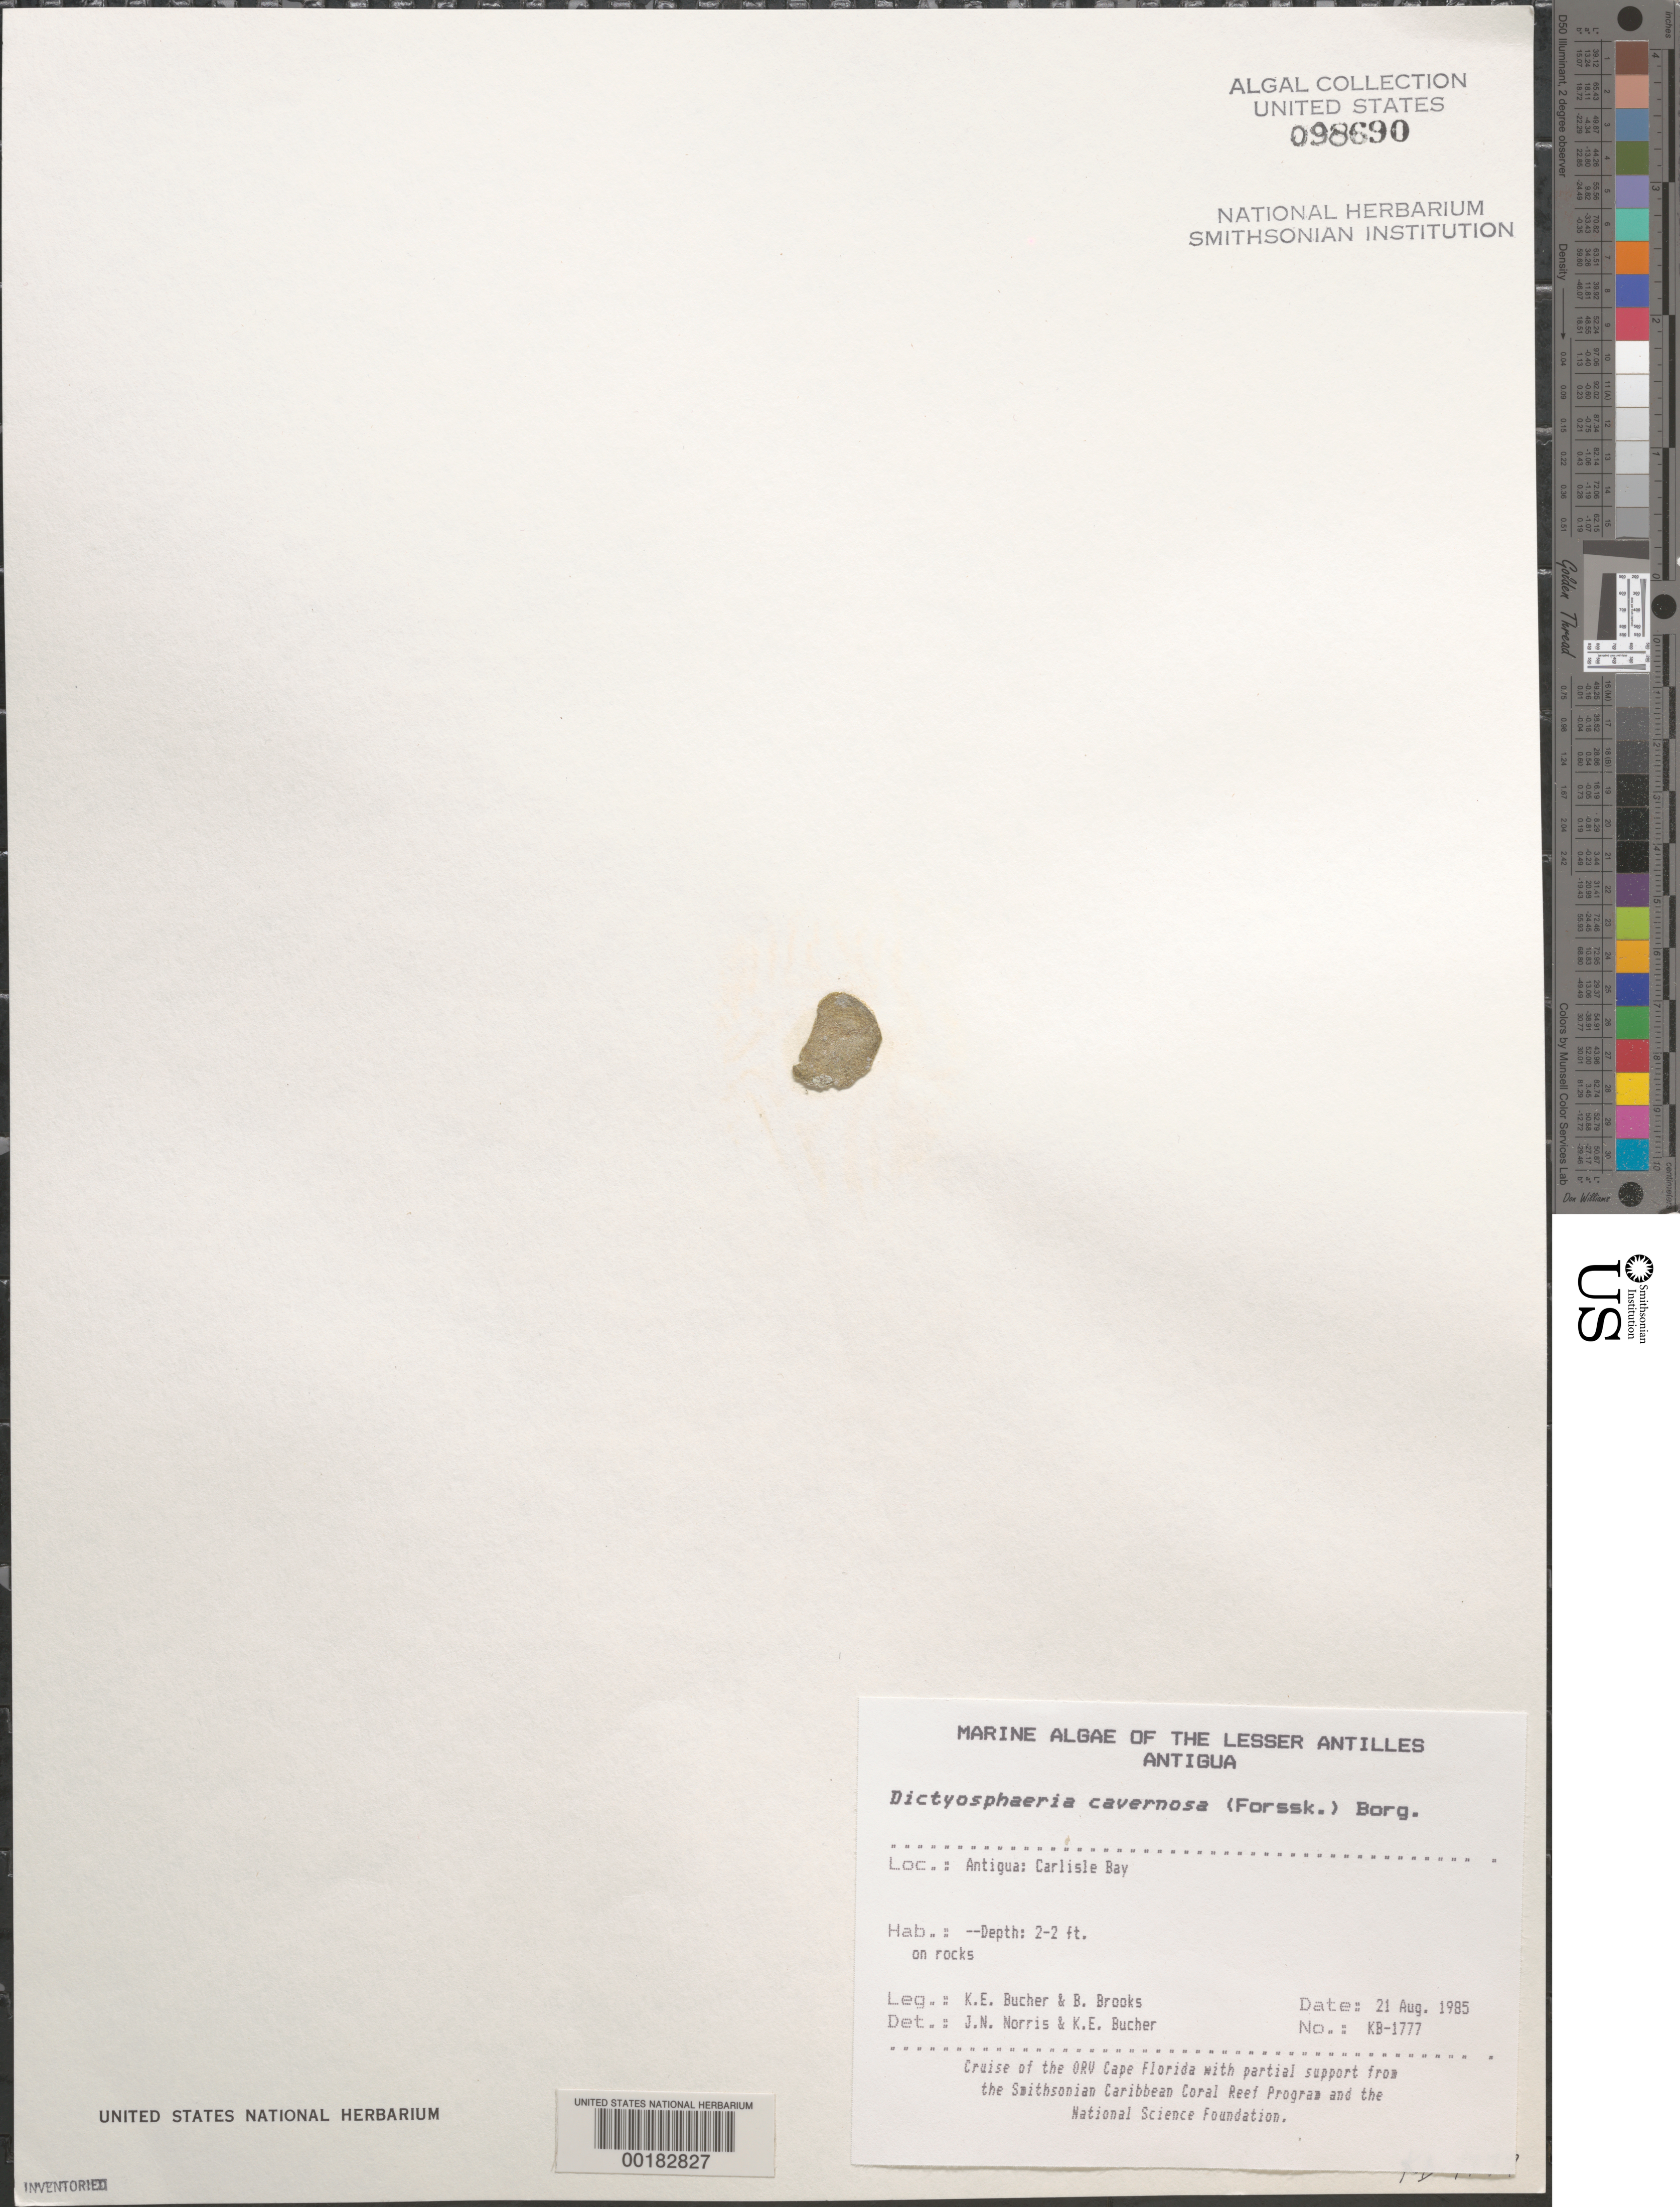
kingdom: Plantae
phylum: Chlorophyta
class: Ulvophyceae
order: Siphonocladales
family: Siphonocladaceae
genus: Dictyosphaeria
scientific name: Dictyosphaeria cavernosa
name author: (Forssk.) Børgesen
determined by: Norris, J. N.; Bucher, K. E.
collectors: K. E. Bucher & B. Brooks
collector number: KB-1777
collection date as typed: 21 Aug 1985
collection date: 1985-08-21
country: Antigua and Barbuda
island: Antigua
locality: Carlisle Bay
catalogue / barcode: US 98690